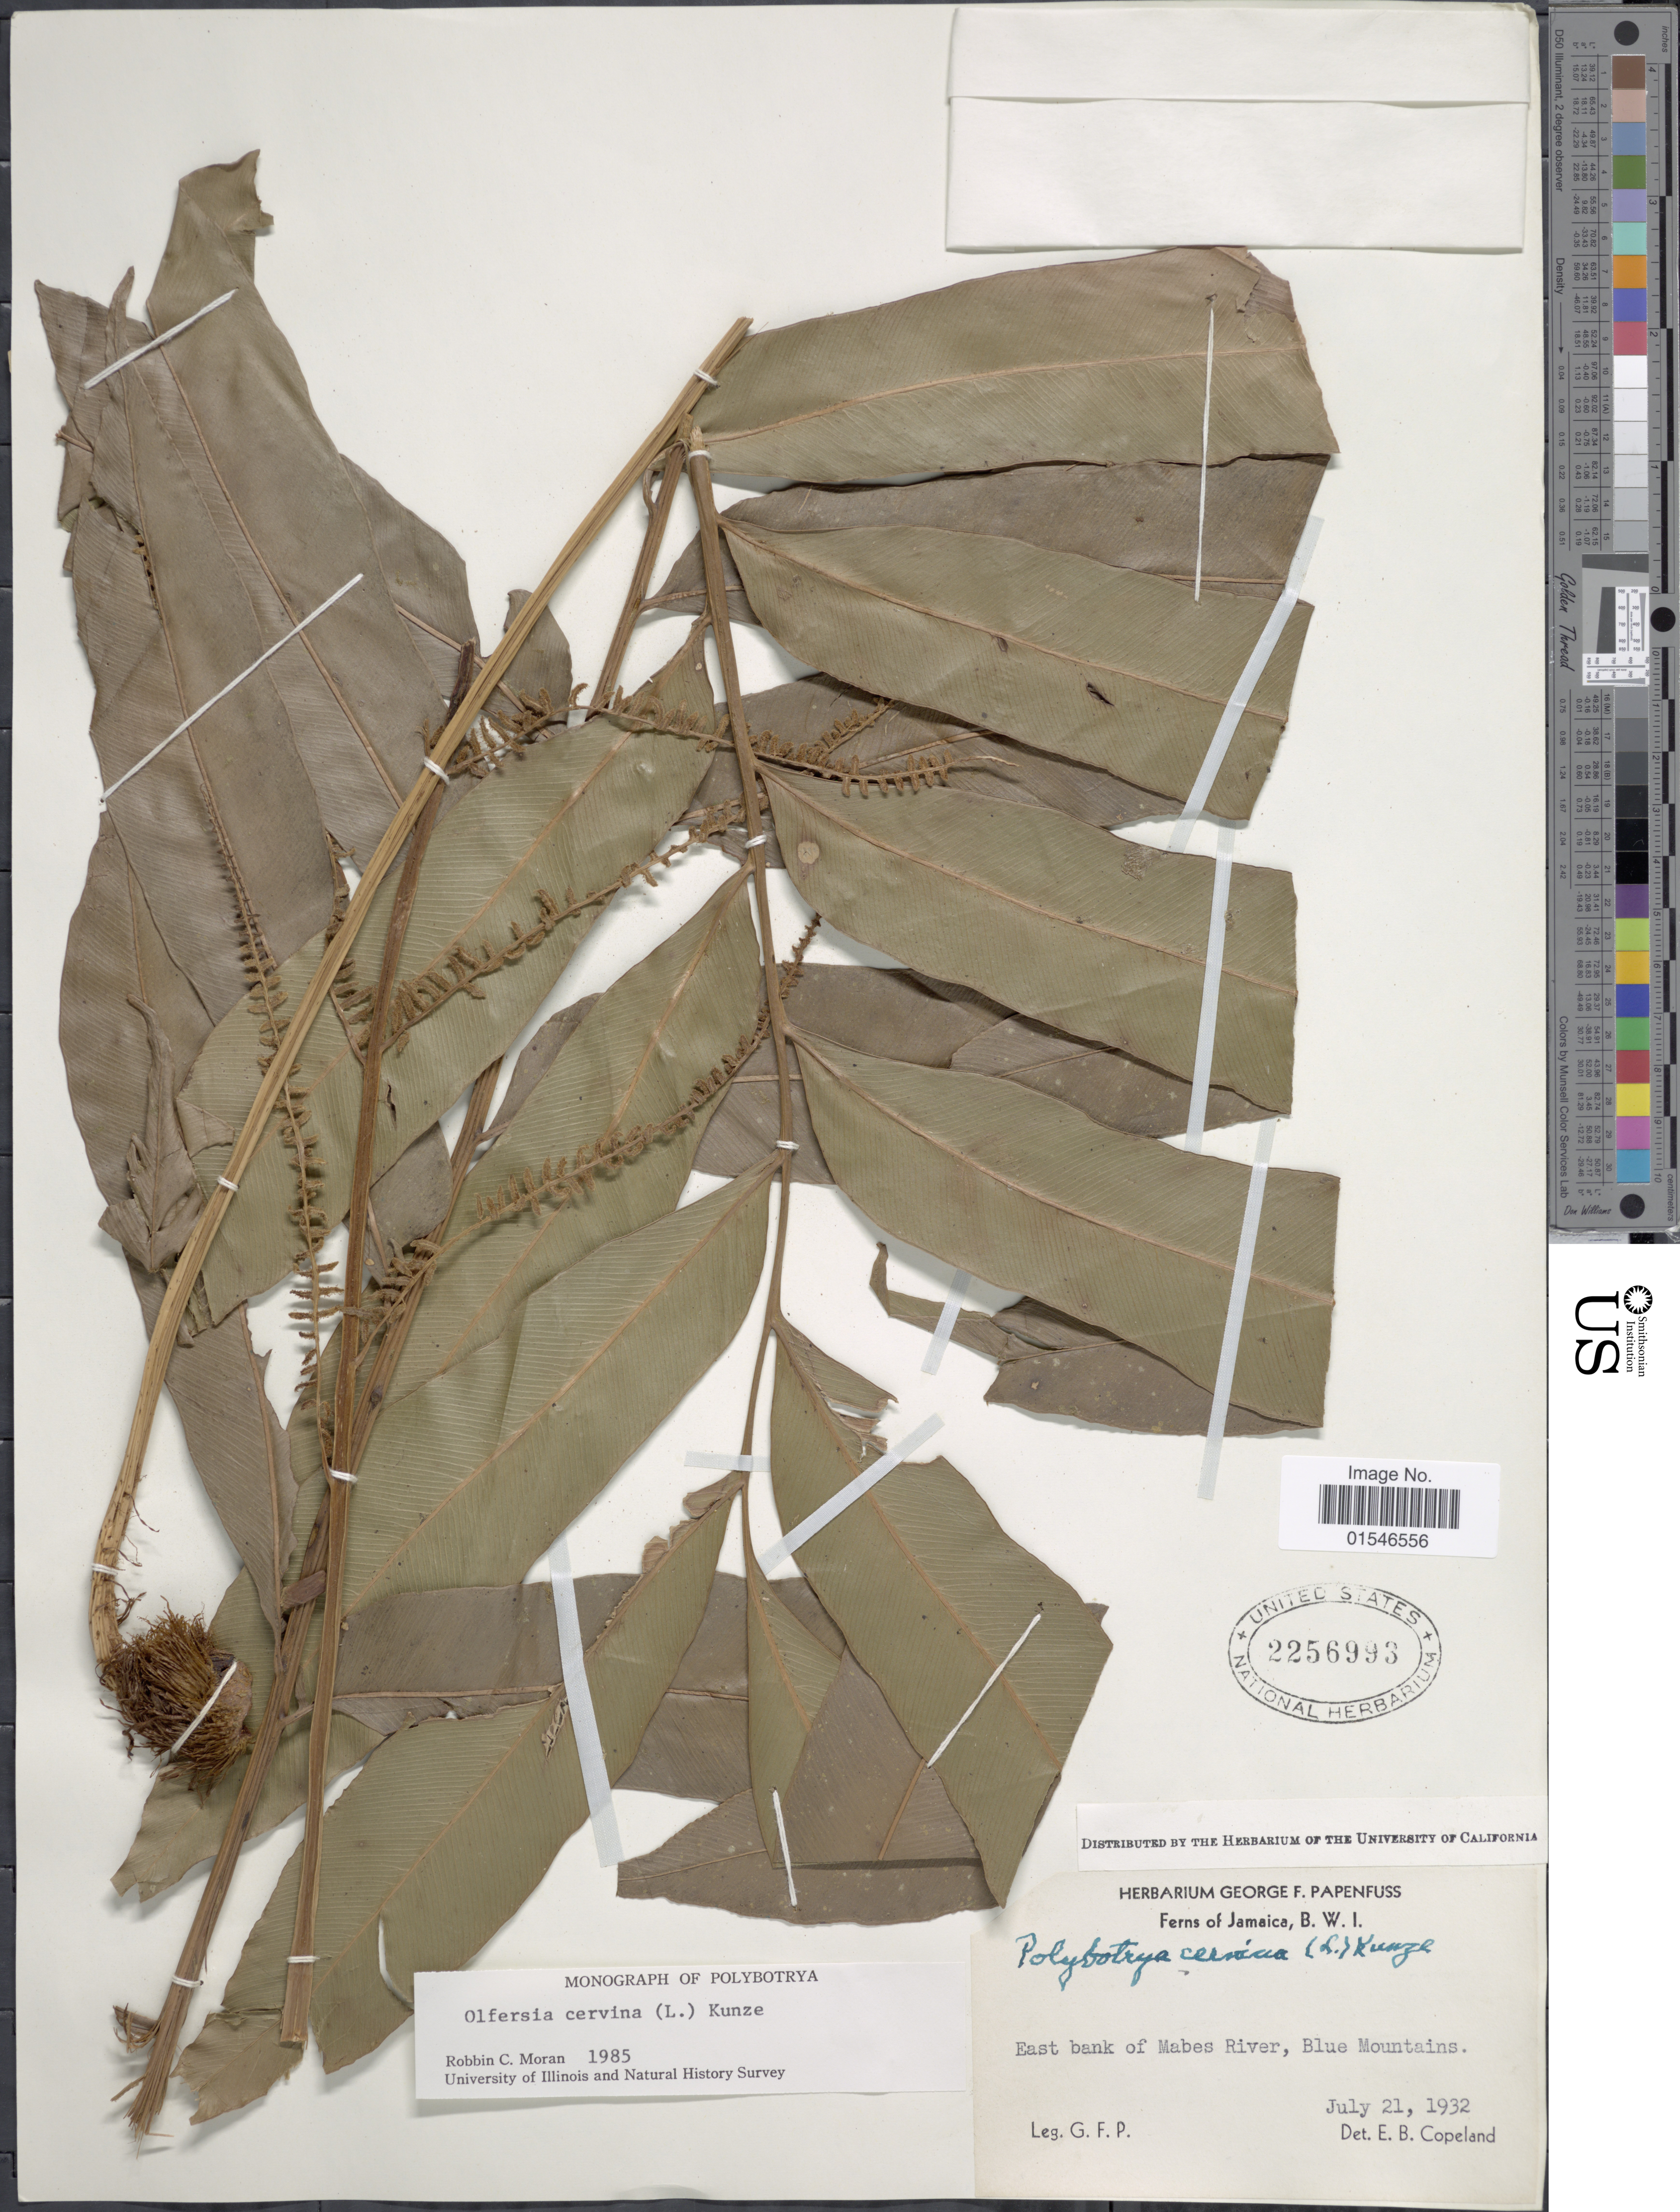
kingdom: Plantae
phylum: Tracheophyta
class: Polypodiopsida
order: Polypodiales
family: Dryopteridaceae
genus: Olfersia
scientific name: Olfersia cervina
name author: (L.) Kunze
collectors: G. Papenfuss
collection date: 1932-07-21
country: Jamaica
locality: B. W. I. East bank of Mabes River, Blue Mountains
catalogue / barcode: US 2256993